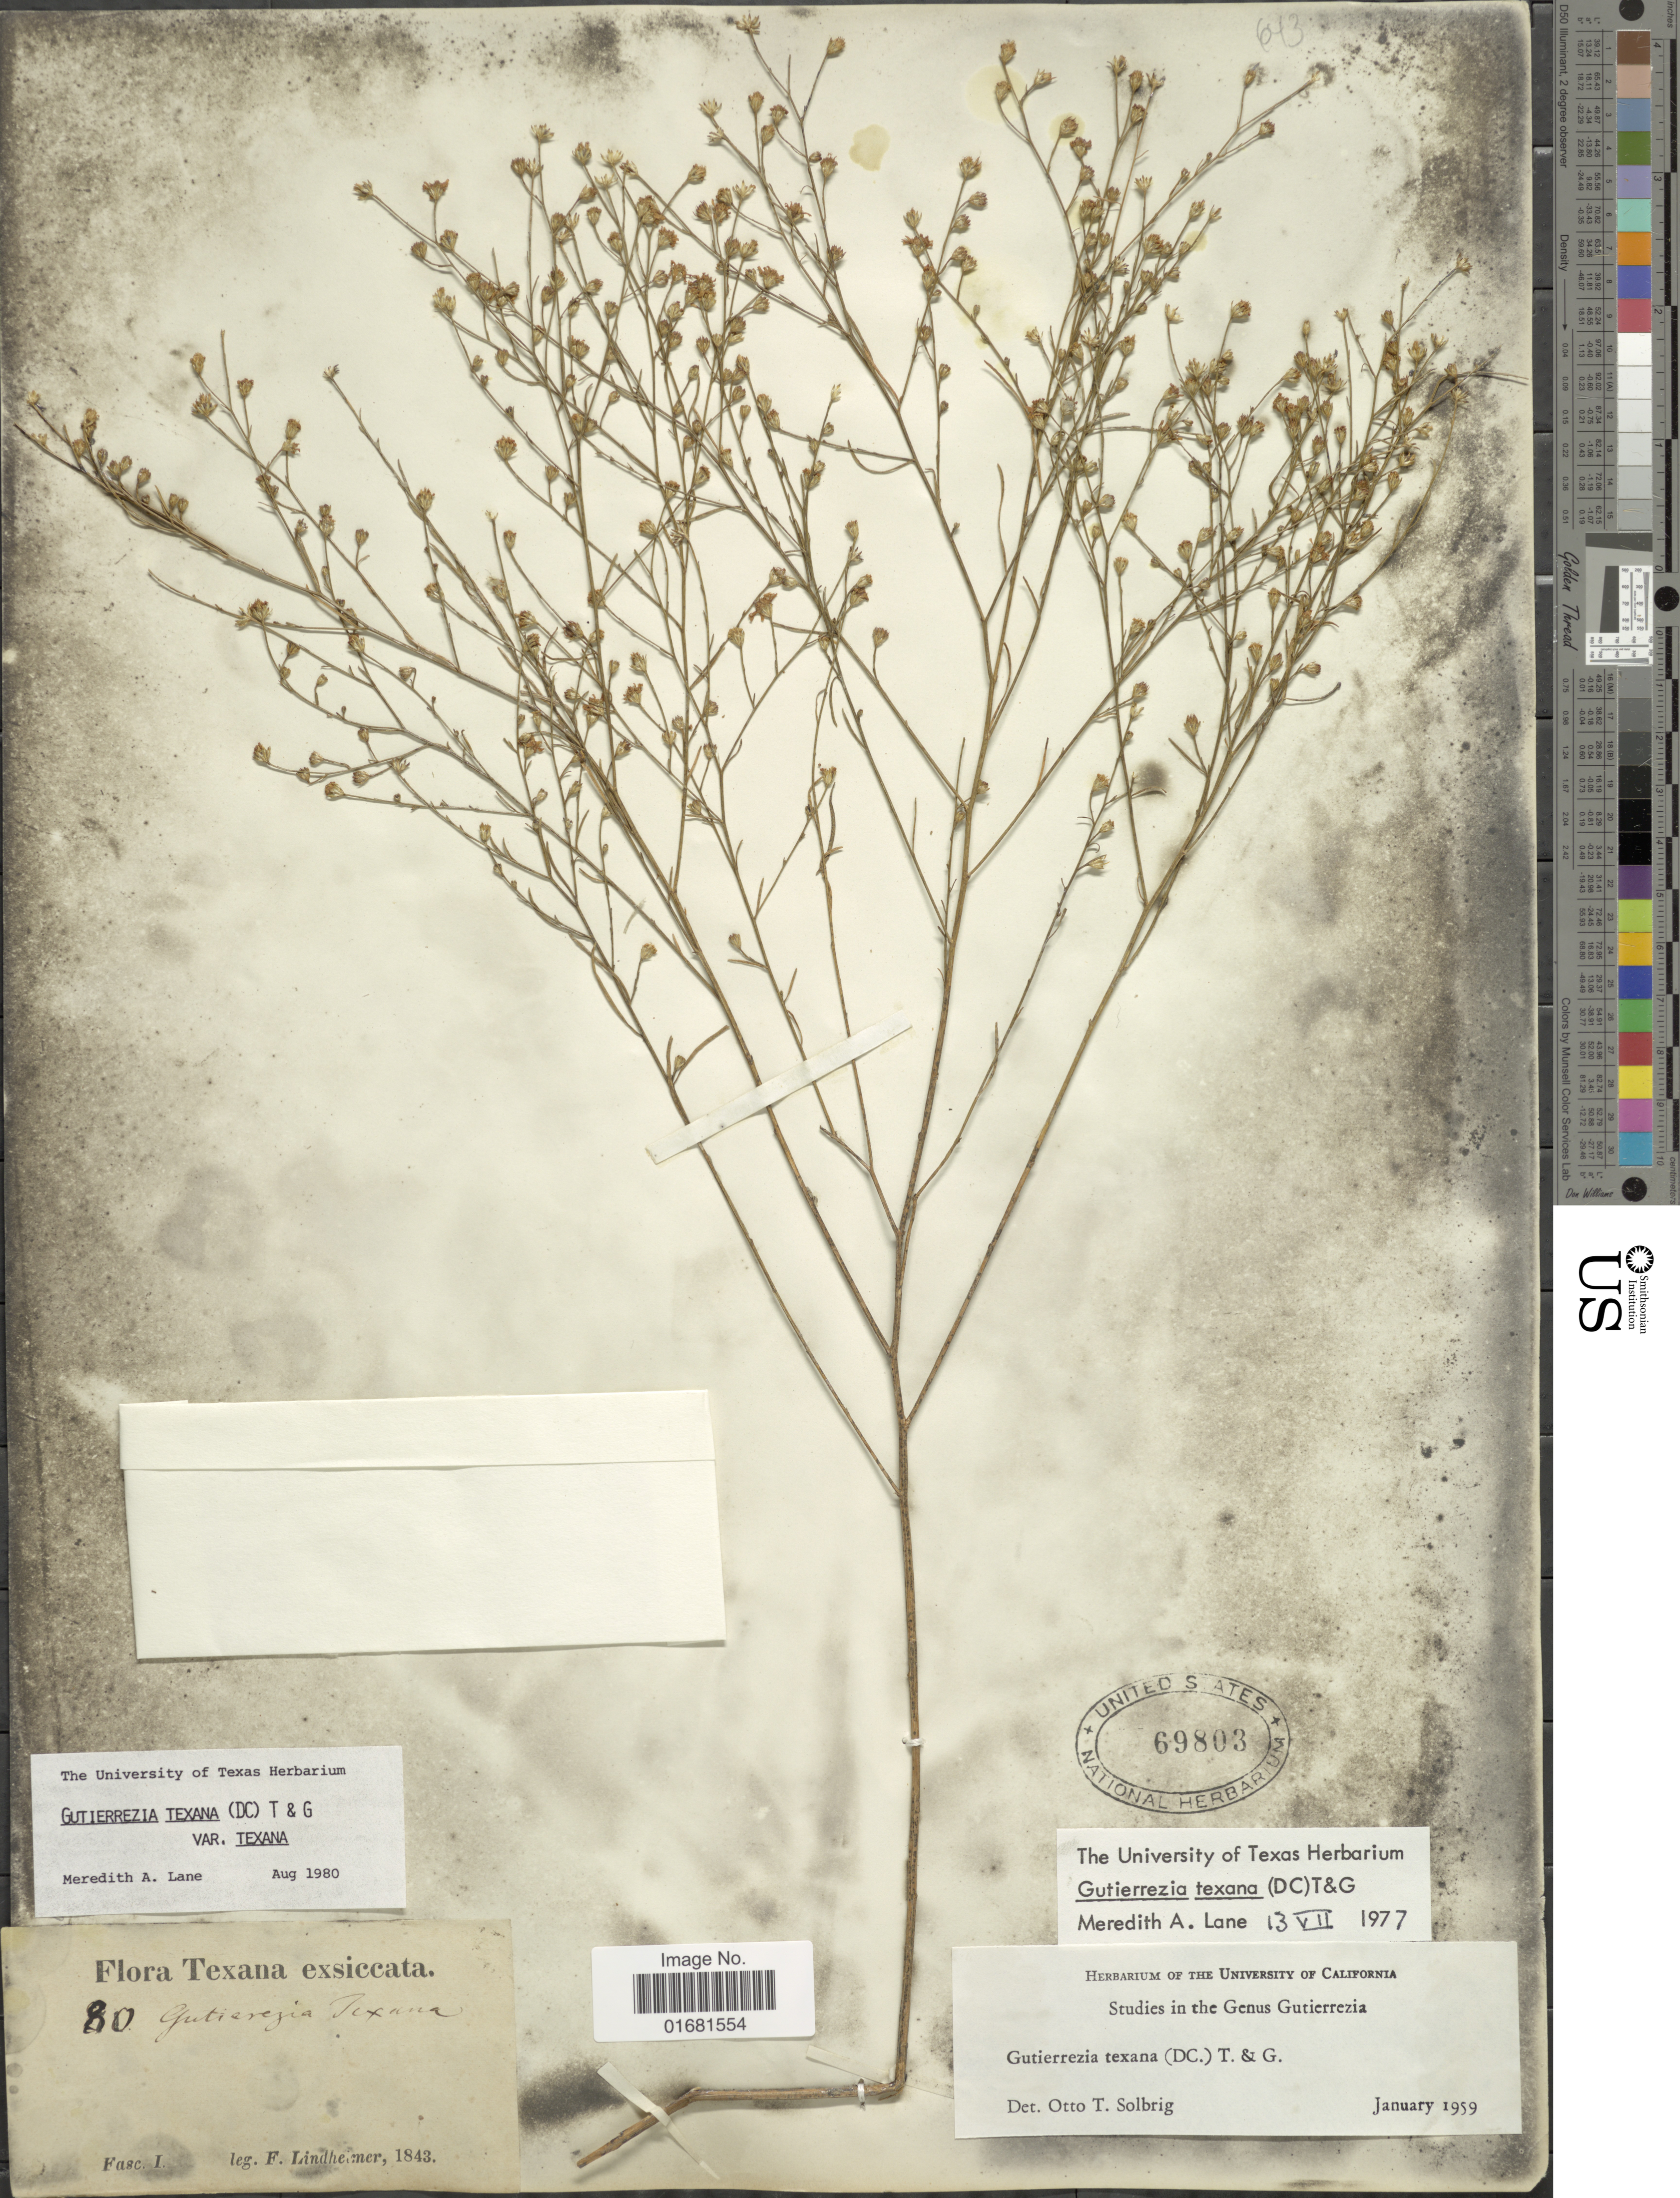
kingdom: Plantae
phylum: Tracheophyta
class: Magnoliopsida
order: Asterales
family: Asteraceae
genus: Gutierrezia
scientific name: Gutierrezia texana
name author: (DC.) Torr. & A. Gray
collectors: F. Lindheimer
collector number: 80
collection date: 1843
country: United States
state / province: Texas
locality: Texana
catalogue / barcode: US 69803